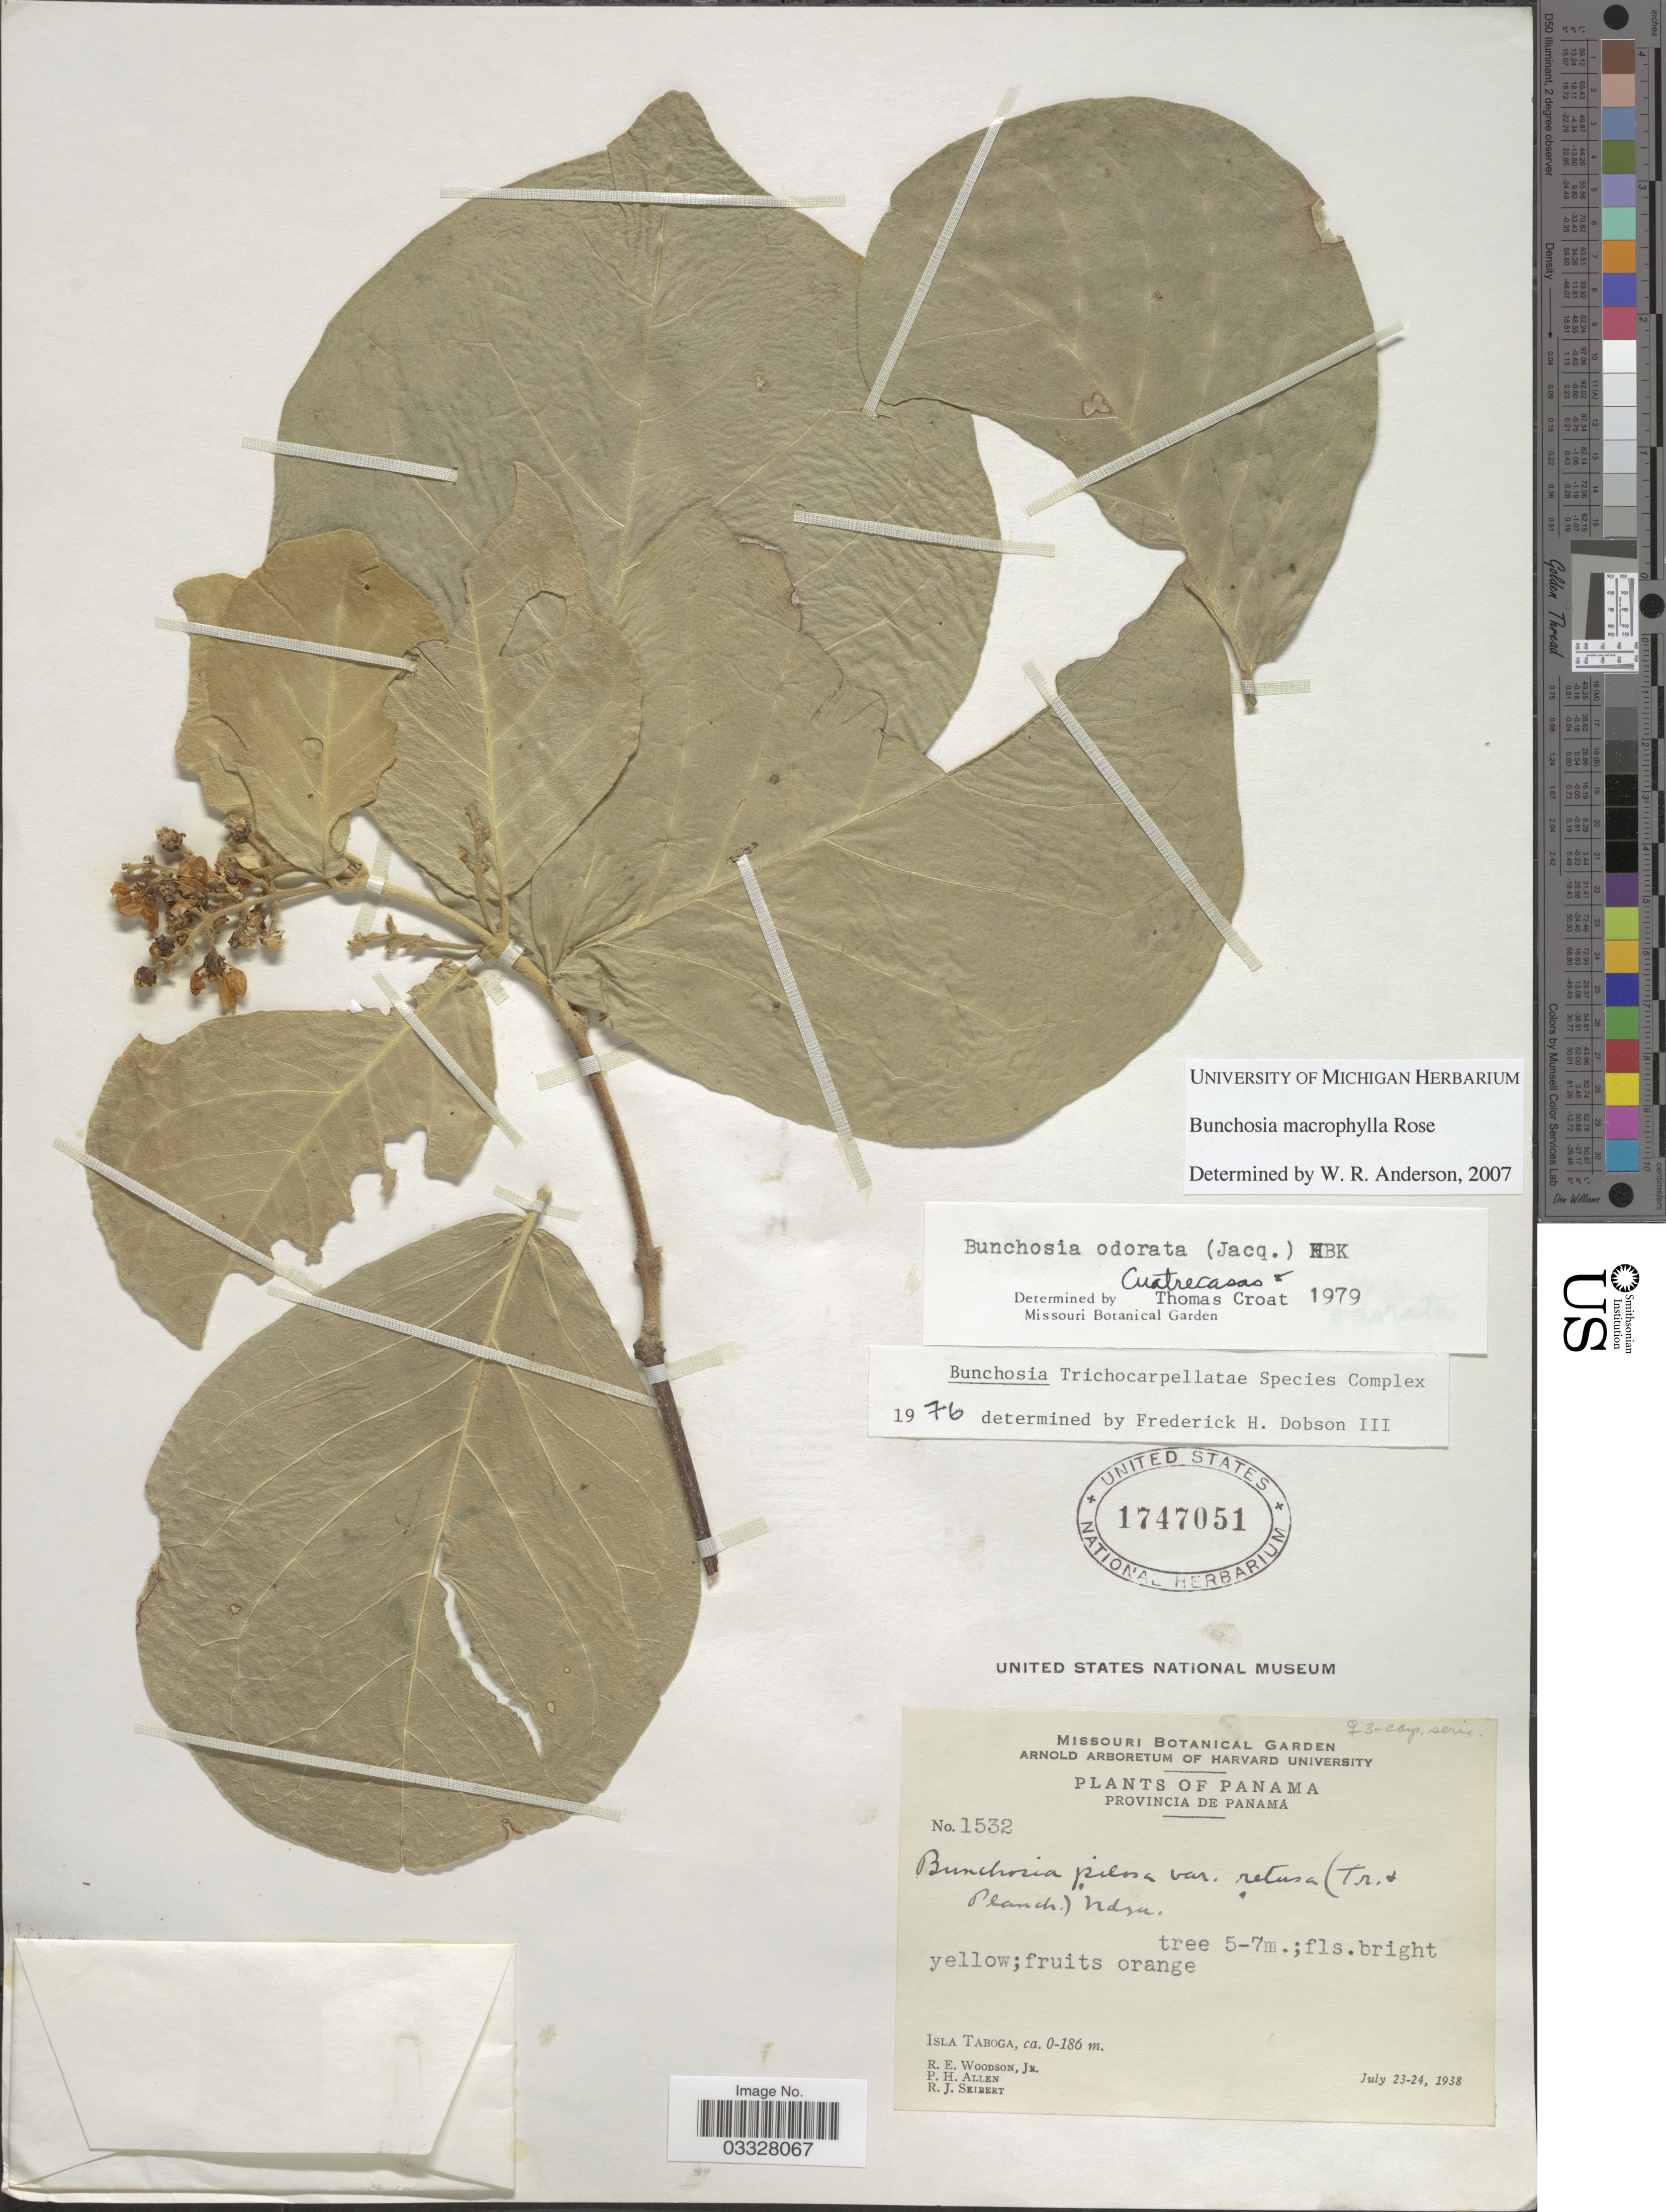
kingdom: Plantae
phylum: Tracheophyta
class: Magnoliopsida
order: Malpighiales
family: Malpighiaceae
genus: Bunchosia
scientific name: Bunchosia macrophylla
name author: Rose ex Donn. Sm. in Pittier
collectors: R. E. Woodson, P. H. Allen & R. J. Seibert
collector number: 1532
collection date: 1938-07-23/1938-07-24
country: Panama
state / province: Panamá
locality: Isla Taboga.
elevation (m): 0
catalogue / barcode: US 1747051